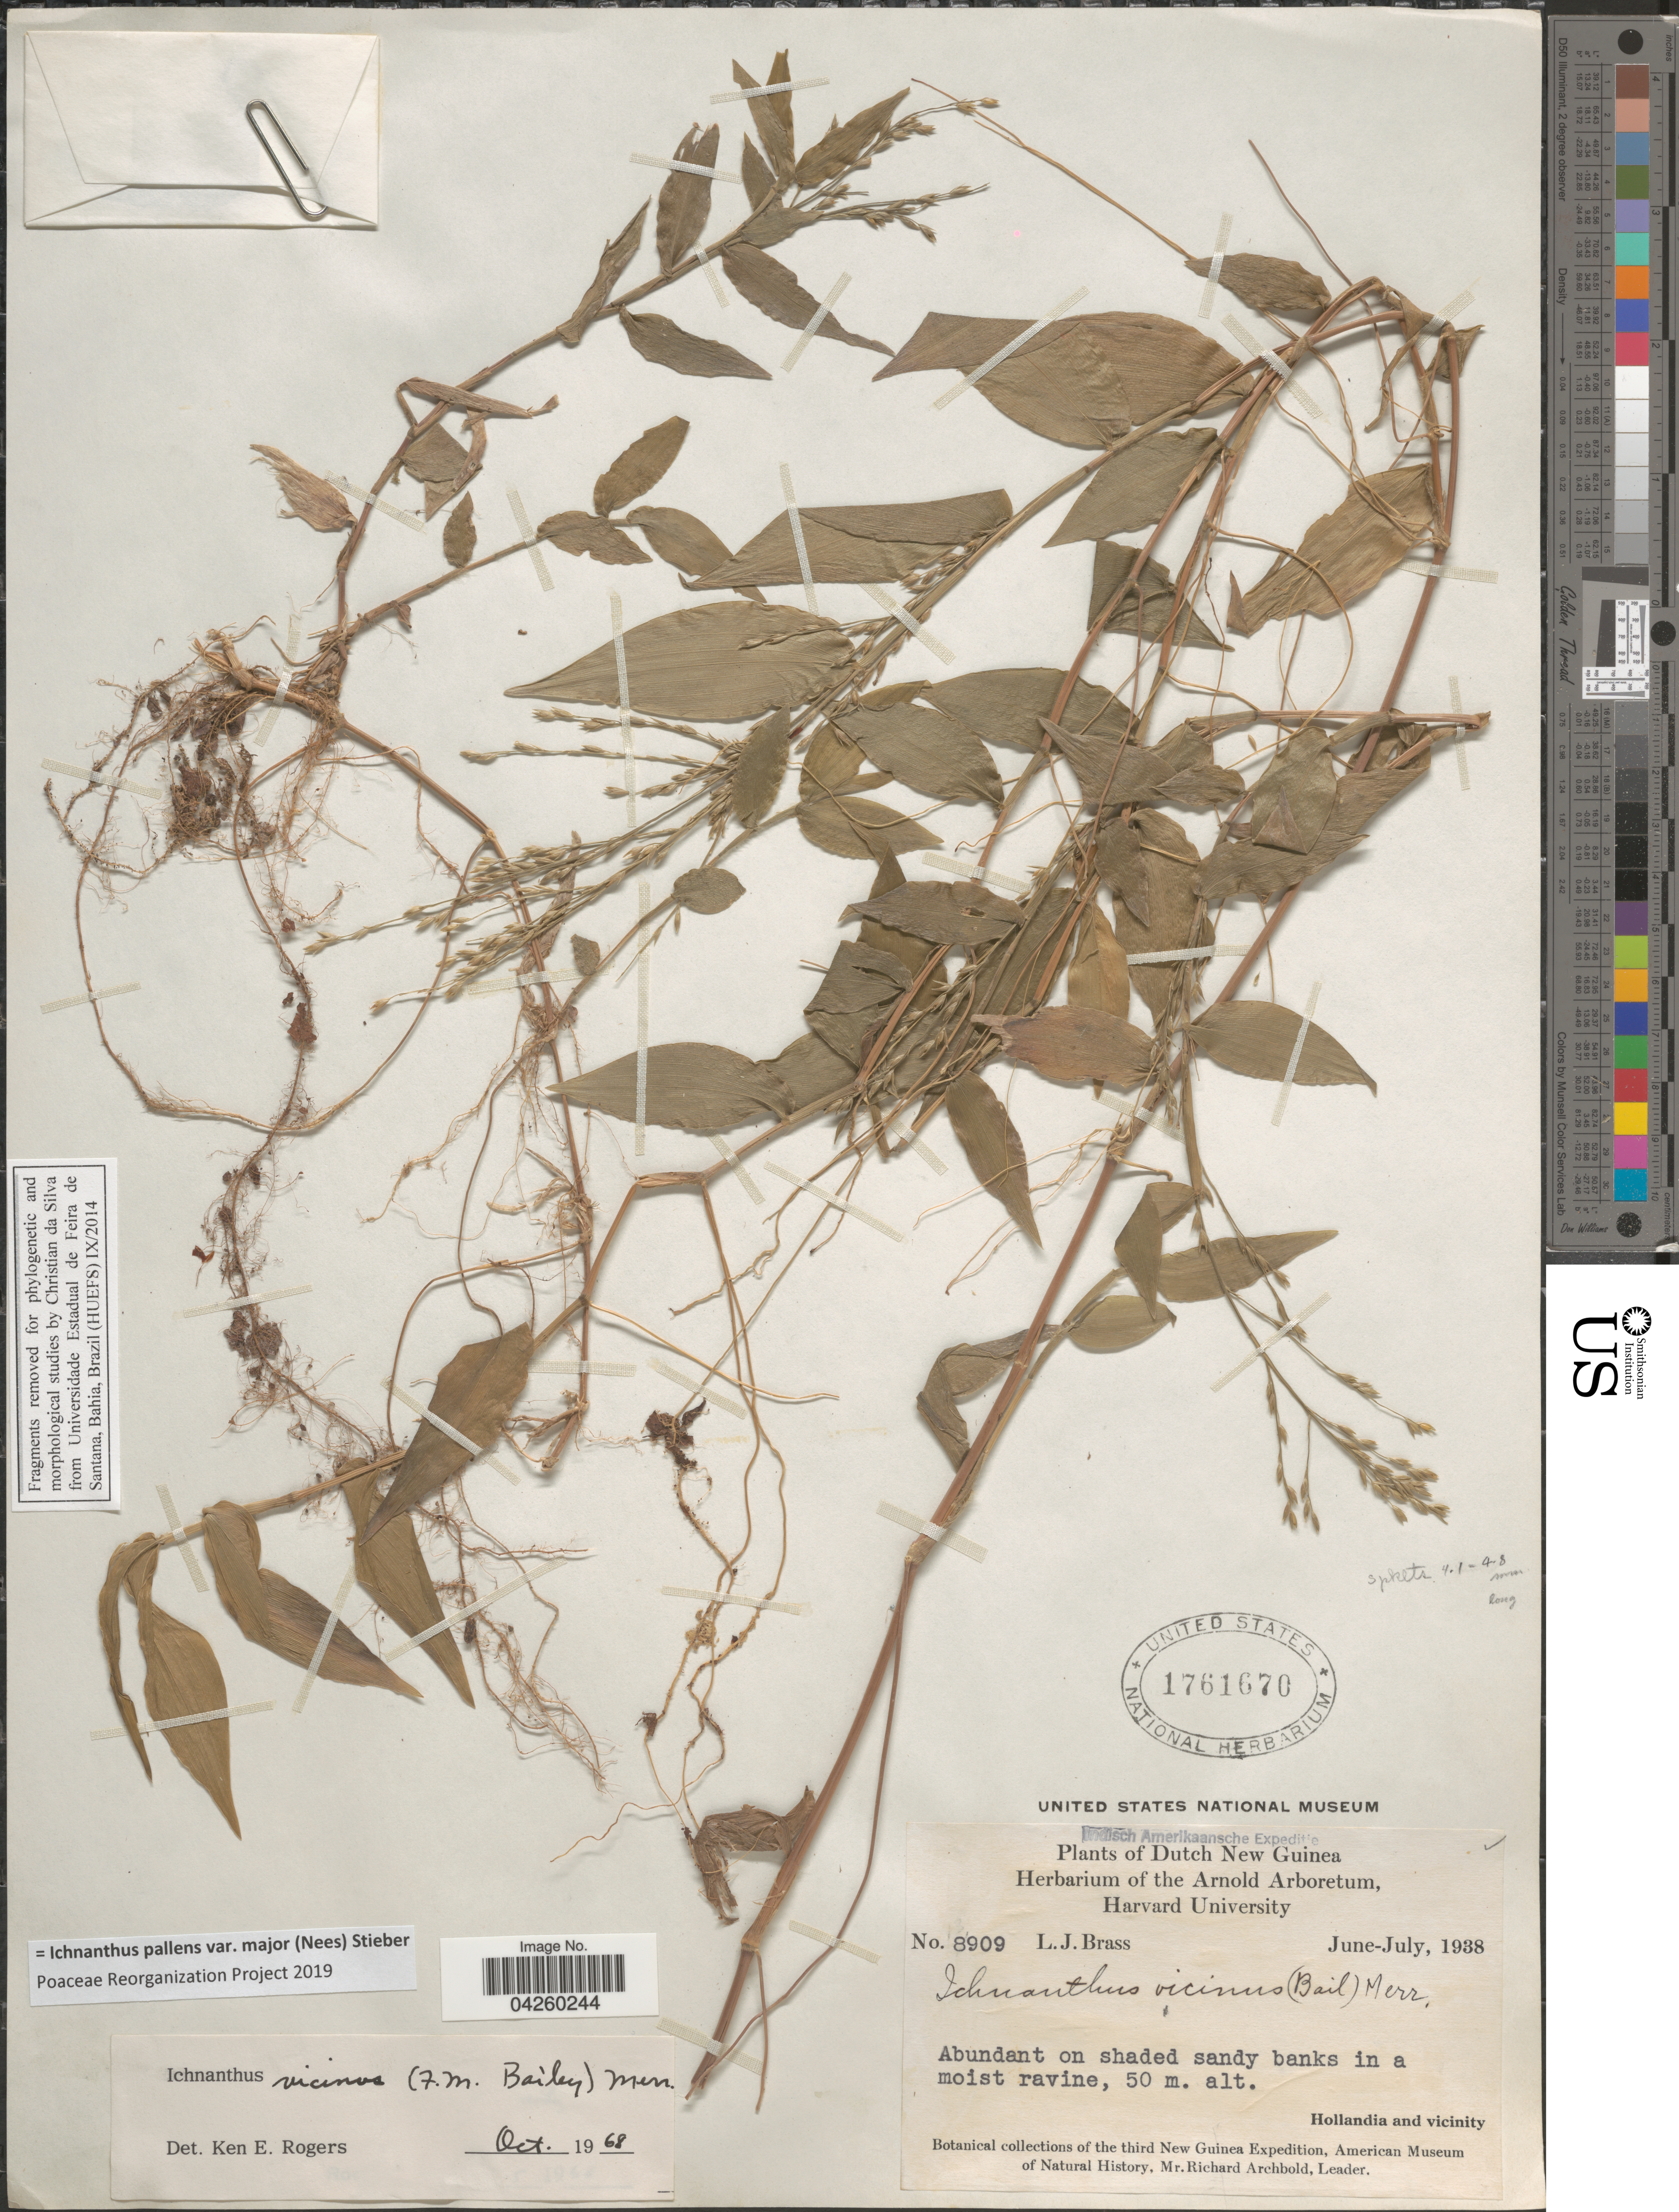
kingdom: Plantae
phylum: Tracheophyta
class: Liliopsida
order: Poales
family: Poaceae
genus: Ichnanthus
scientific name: Ichnanthus pallens var. major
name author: (Nees) Stieber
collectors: L. J. Brass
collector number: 8909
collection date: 1938-06/1938-07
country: Indonesia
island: New Guinea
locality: Dutch New Guinea. Hollandia and vicinity. Botanical collections of the third New Guinea Expedition.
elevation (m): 50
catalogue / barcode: US 1761670